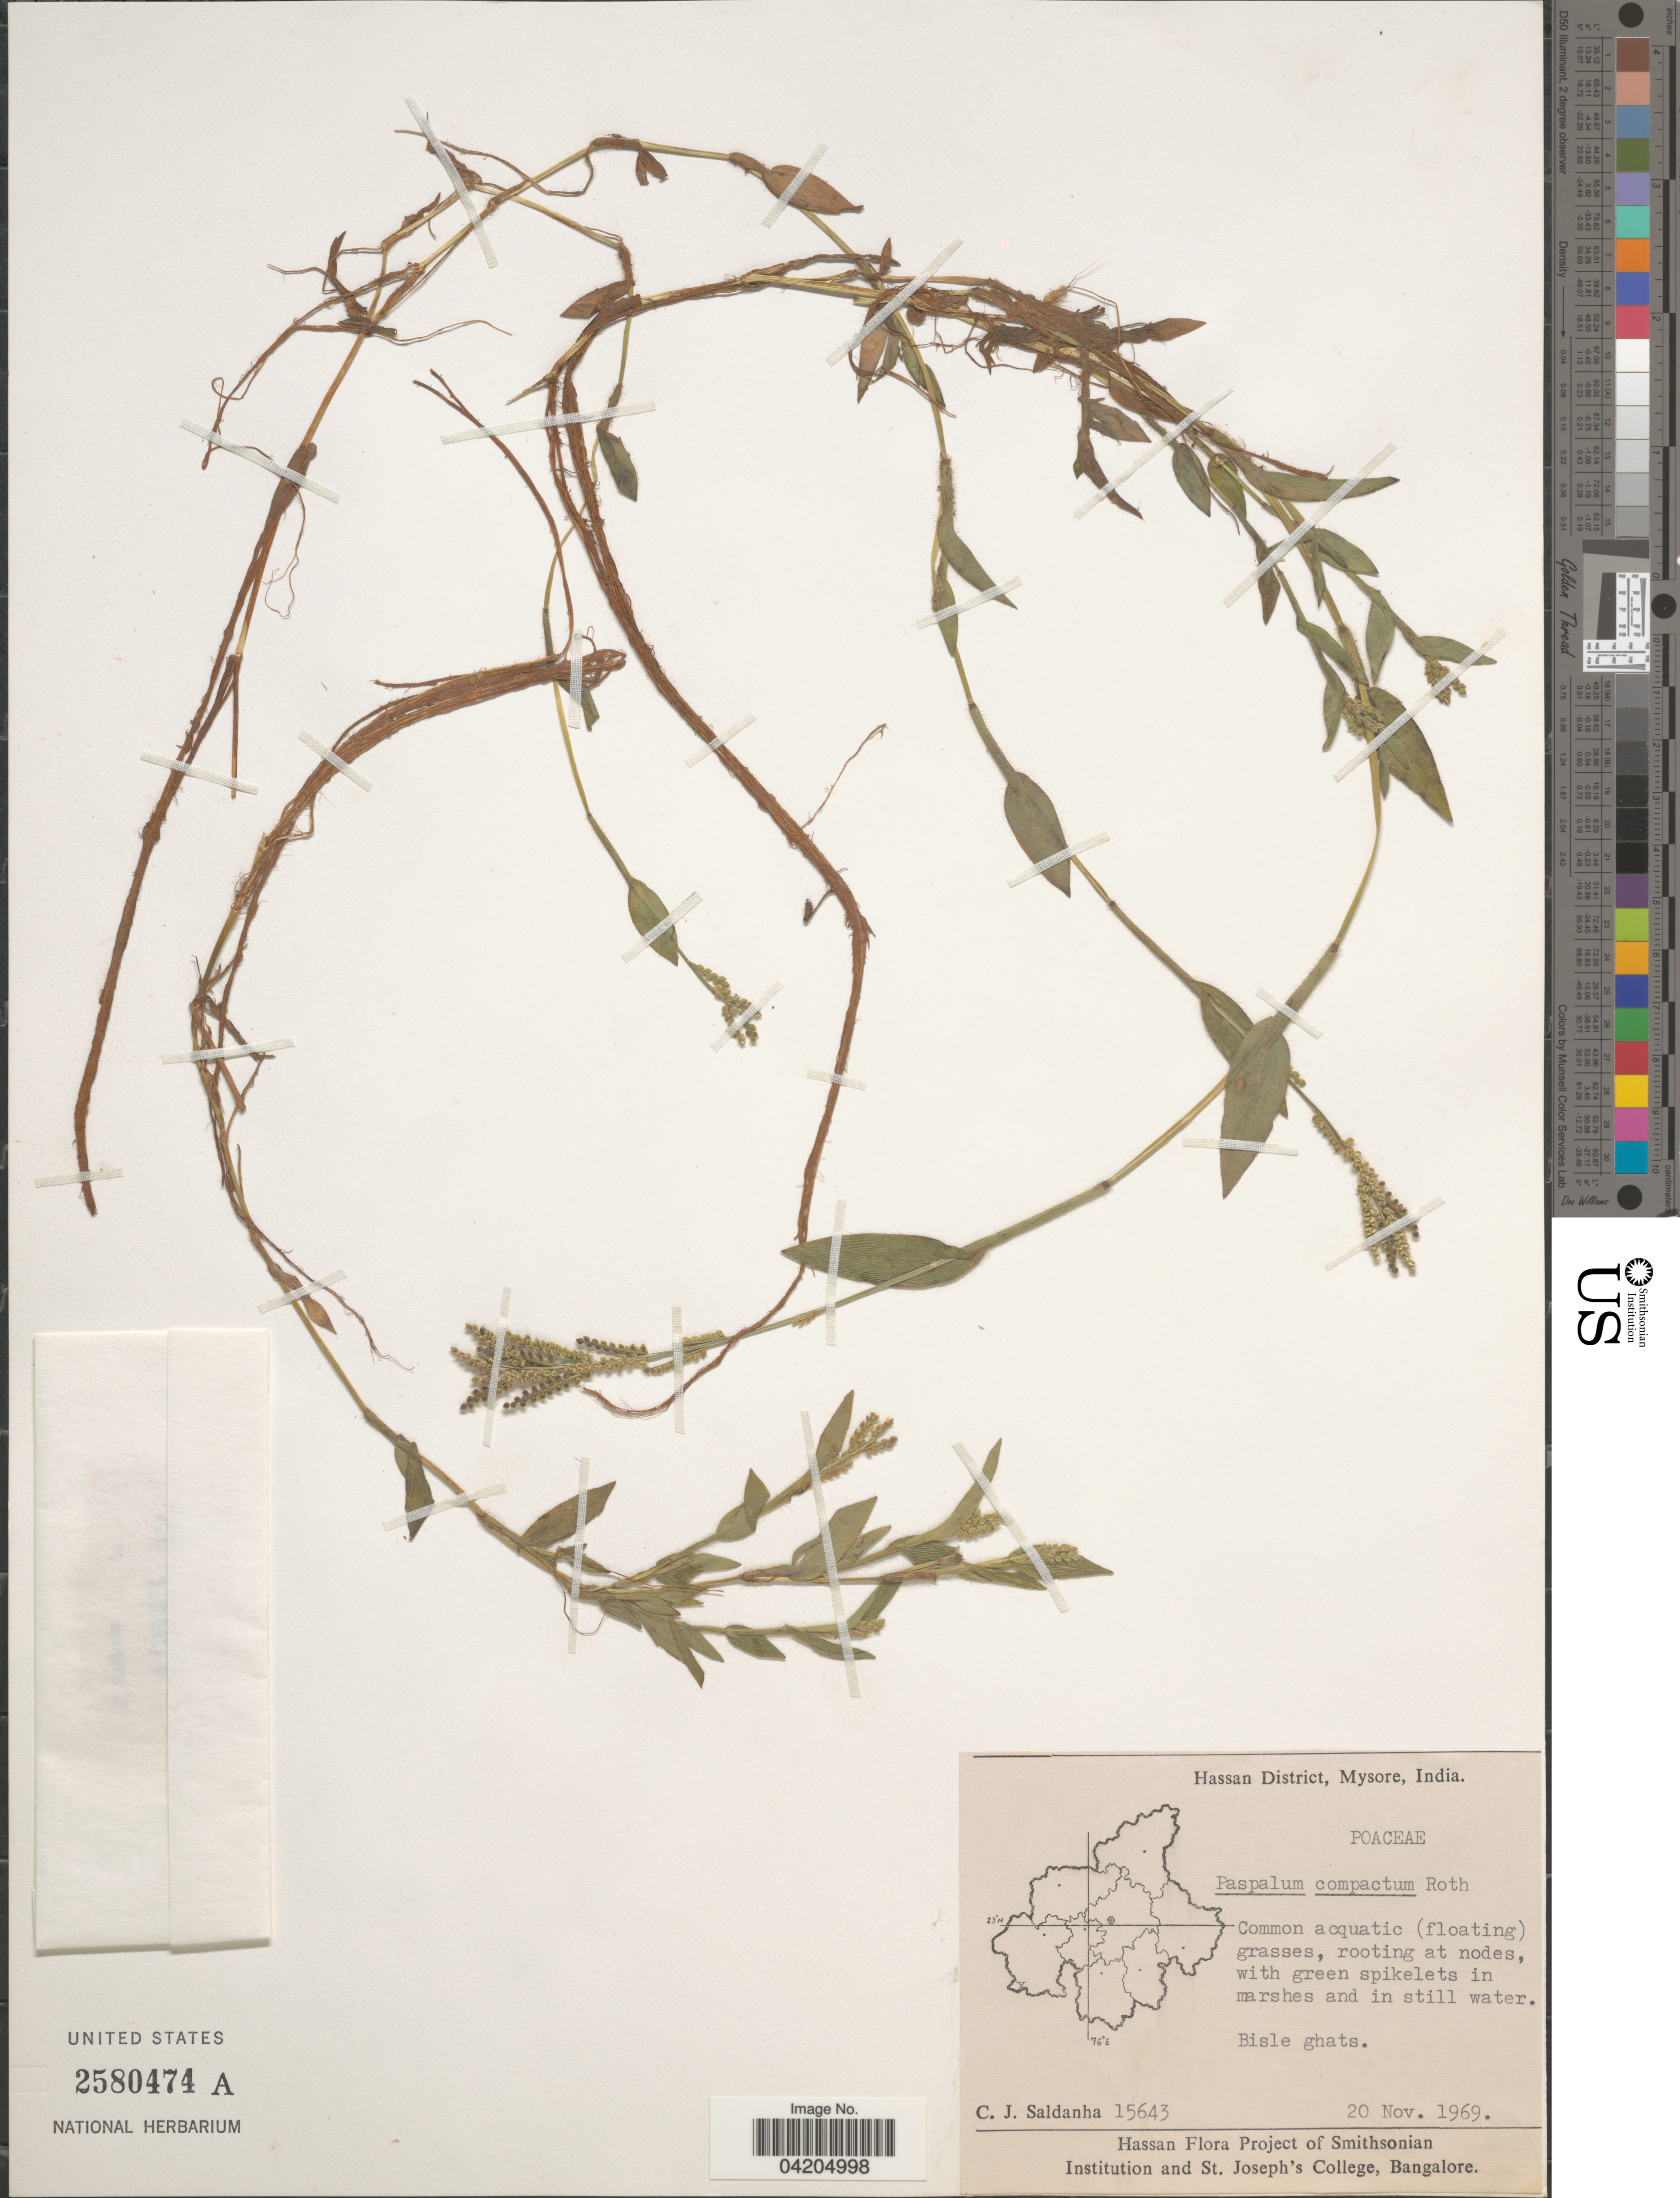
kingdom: Plantae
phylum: Tracheophyta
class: Liliopsida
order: Poales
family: Poaceae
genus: Digitaria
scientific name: Digitaria compacta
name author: (Roth) Veldkamp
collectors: C. J. Saldanha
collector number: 15643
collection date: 1969-11-20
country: India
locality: Hassan District, Mysore. Bisle ghats.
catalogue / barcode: US 2580474A